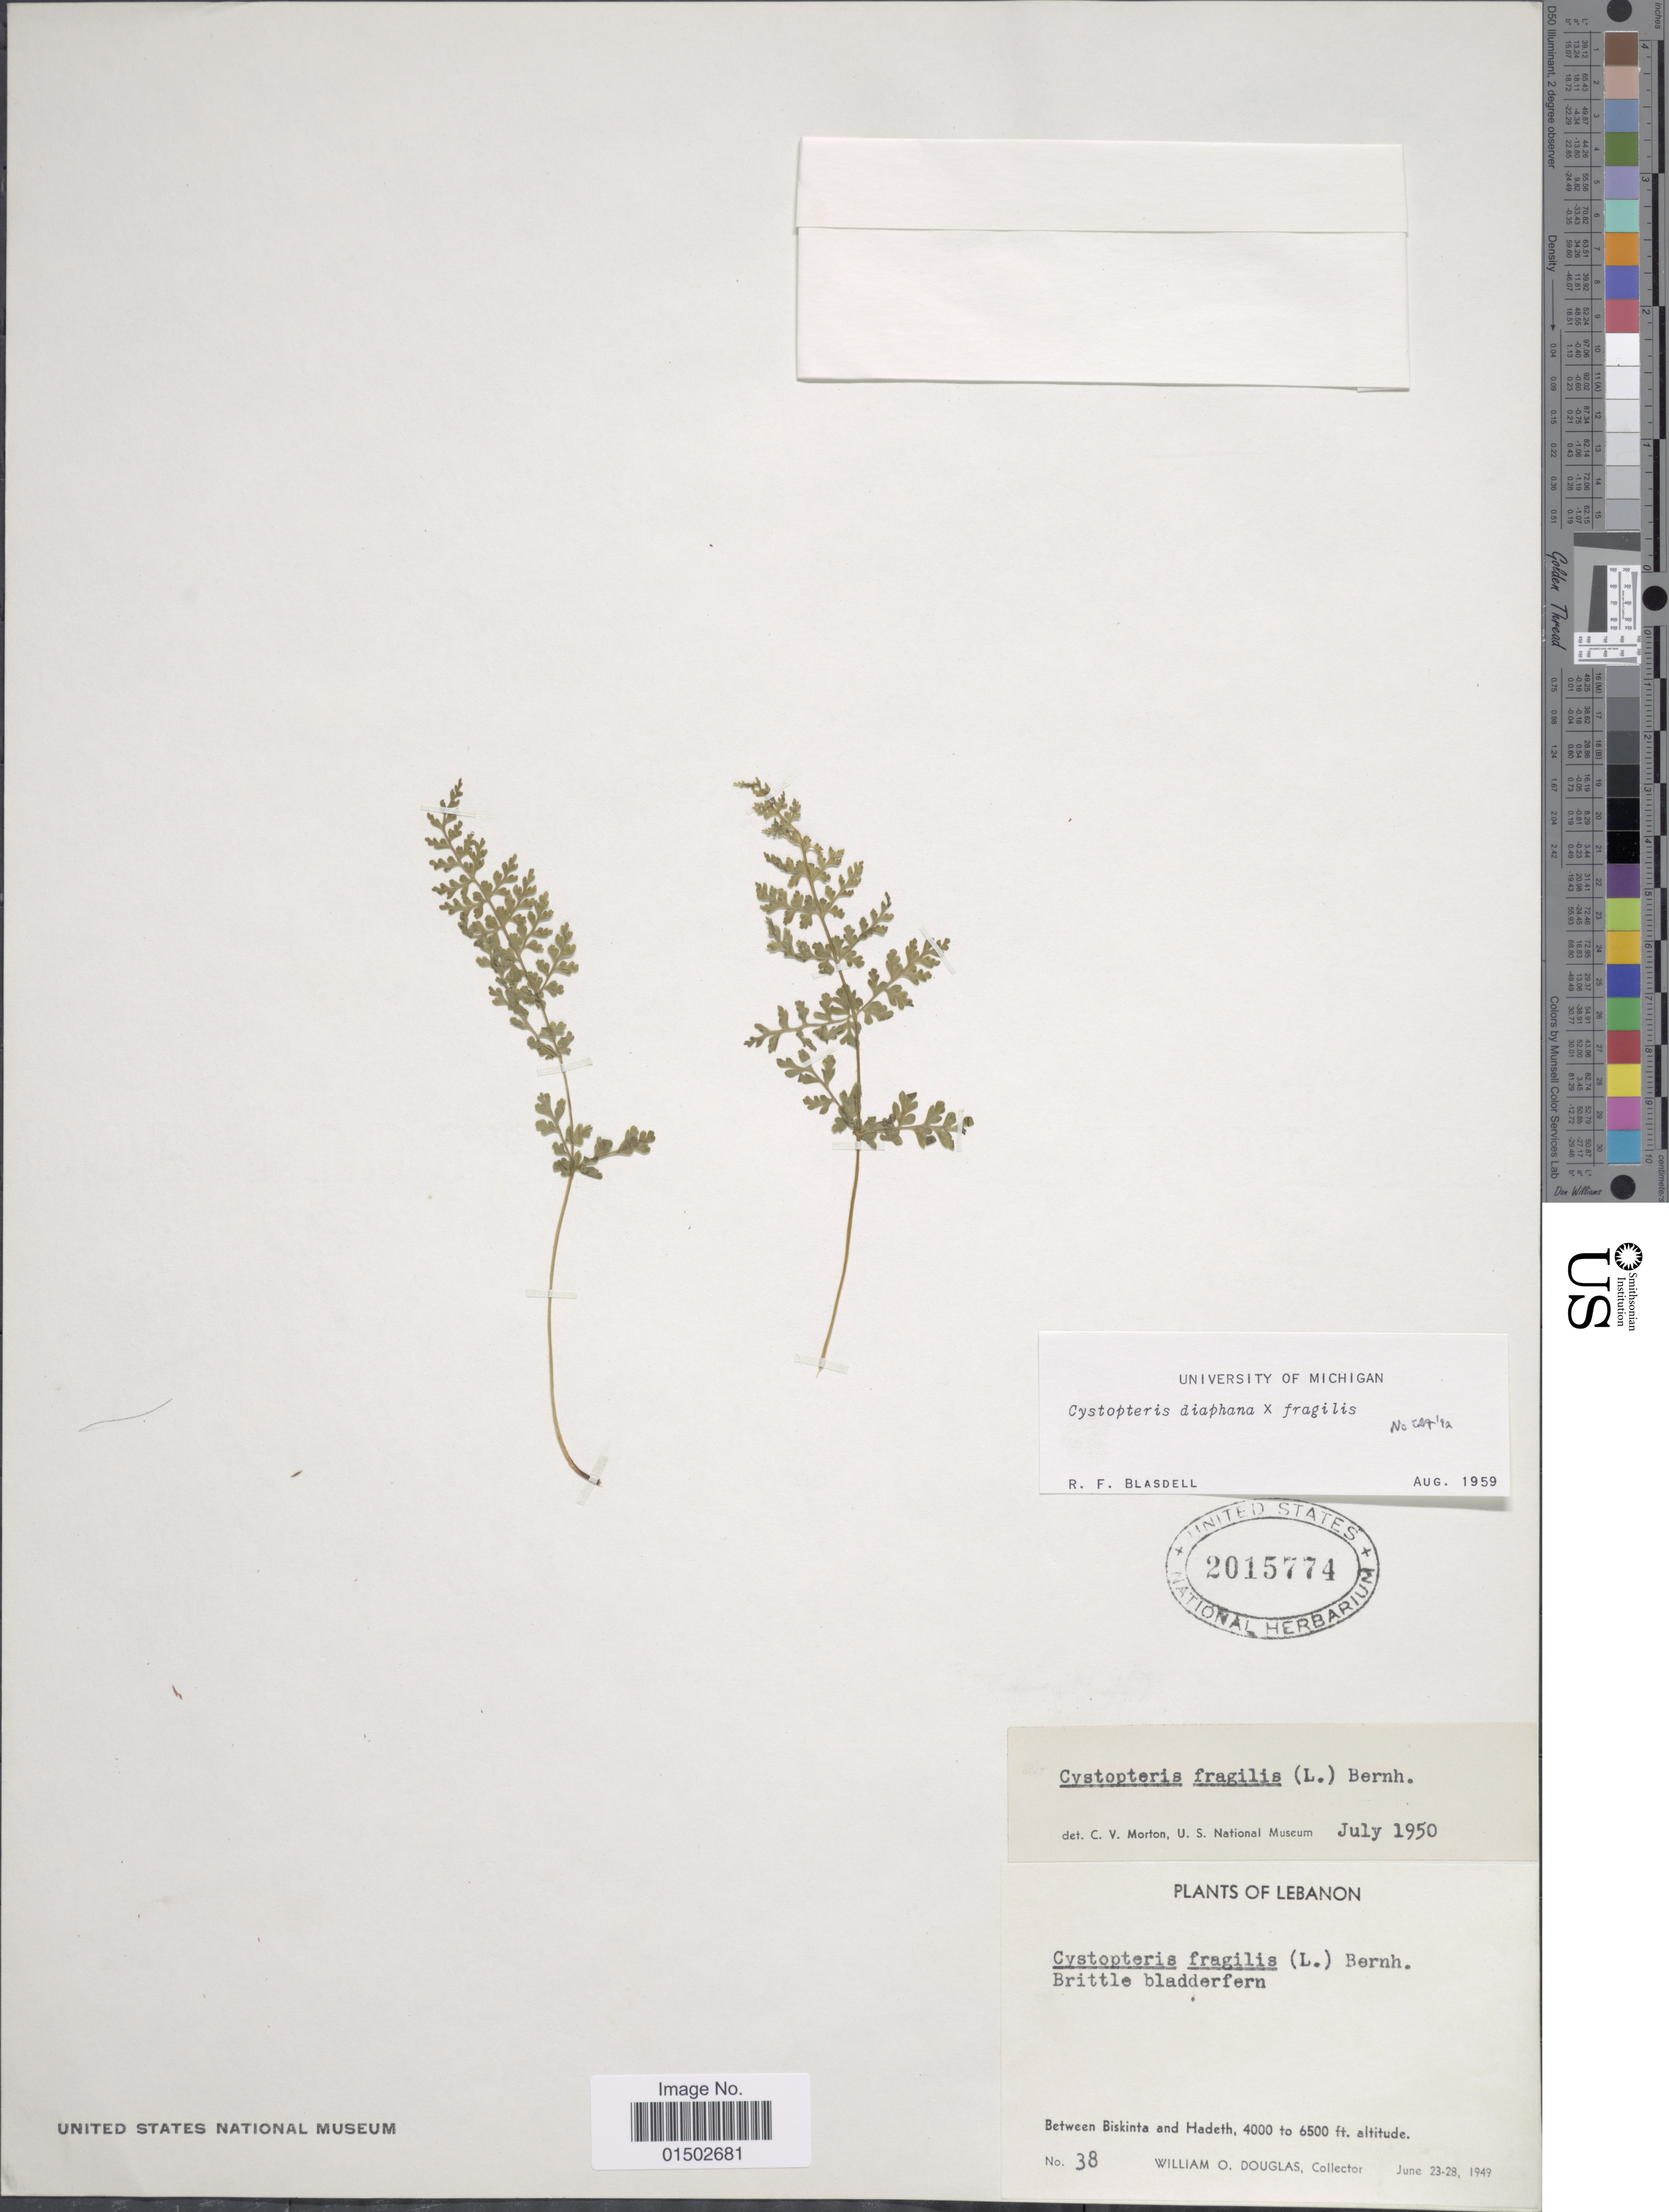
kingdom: Plantae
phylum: Tracheophyta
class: Polypodiopsida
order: Polypodiales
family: Cystopteridaceae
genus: Cystopteris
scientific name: Cystopteris diaphana x C. fragilis (L.) Bernh.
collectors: W. Douglas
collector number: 38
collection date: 1949-06-23/1949-06-28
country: Lebanon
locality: Between Biskinta and Hadeth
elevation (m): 1219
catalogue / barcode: US 2015774